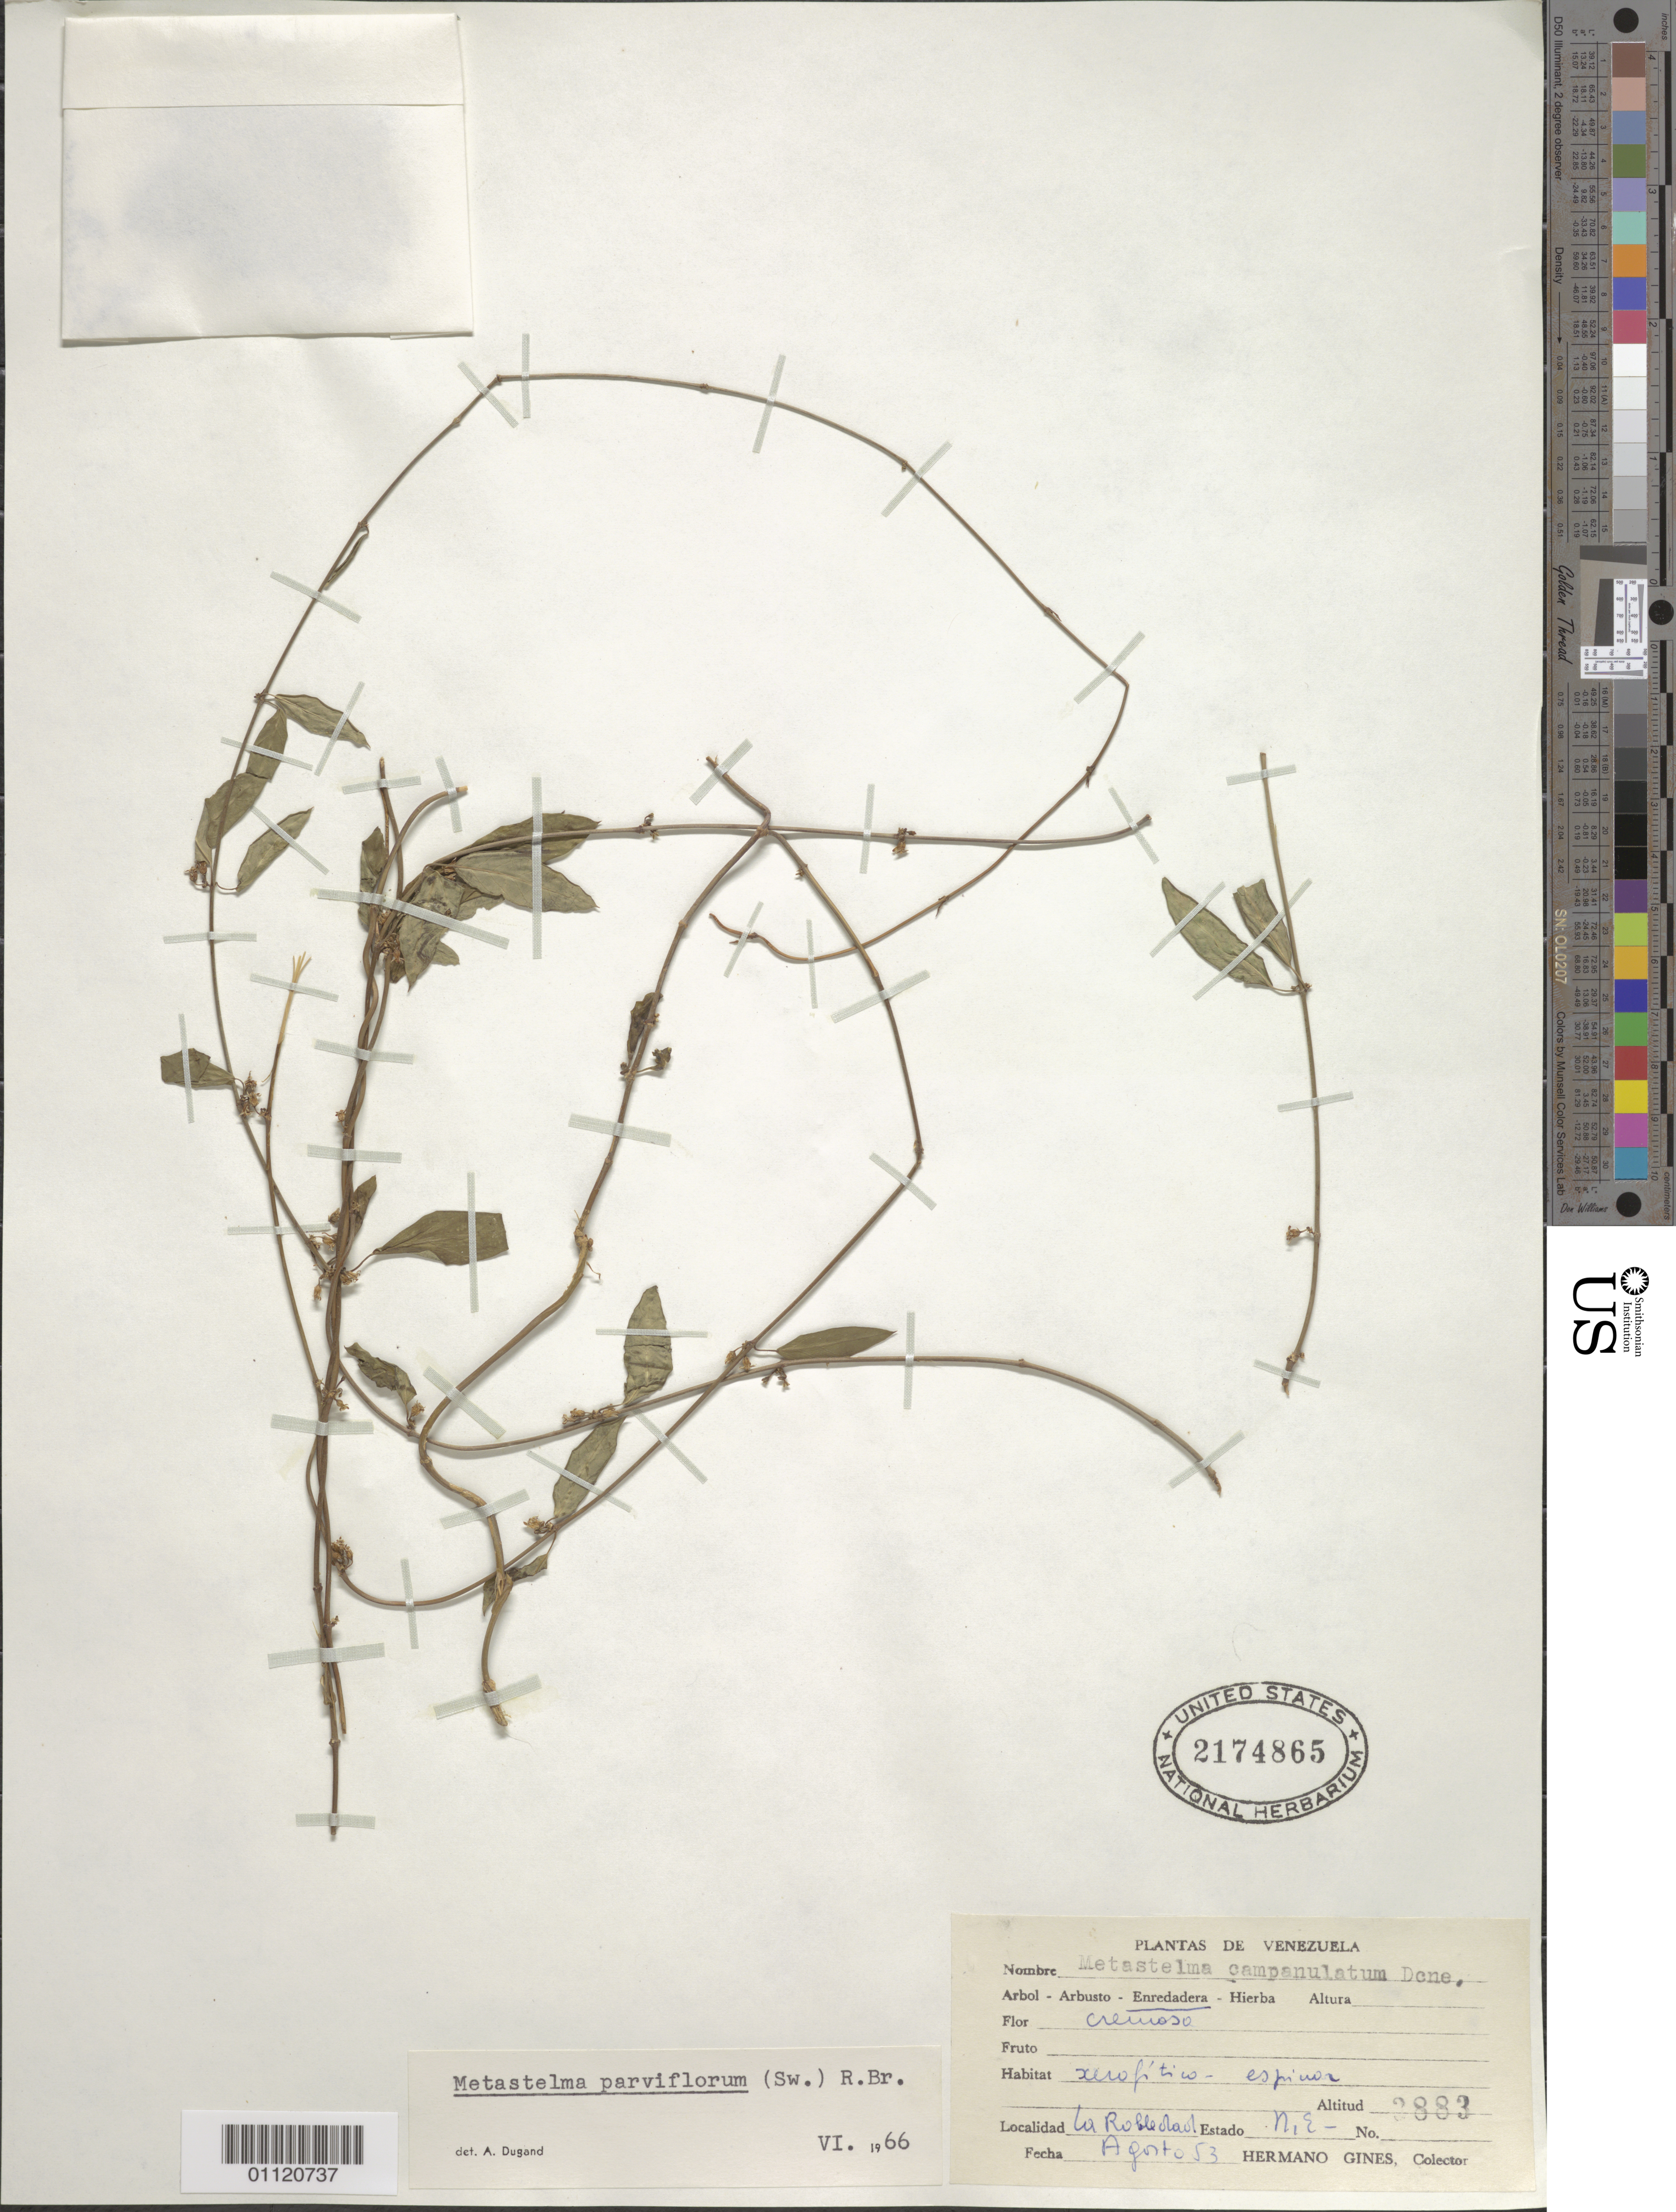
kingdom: Plantae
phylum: Tracheophyta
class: Magnoliopsida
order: Gentianales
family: Apocynaceae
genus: Metastelma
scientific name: Metastelma parviflorum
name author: (Sw.) Schult.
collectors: Bro. Gines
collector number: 3883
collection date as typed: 01 Aug 1953 to 31 Aug 1953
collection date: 1953-08-01/1953-08-31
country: Venezuela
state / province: Nueva Esparta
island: Margarita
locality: El Robledal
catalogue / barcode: US 2174865